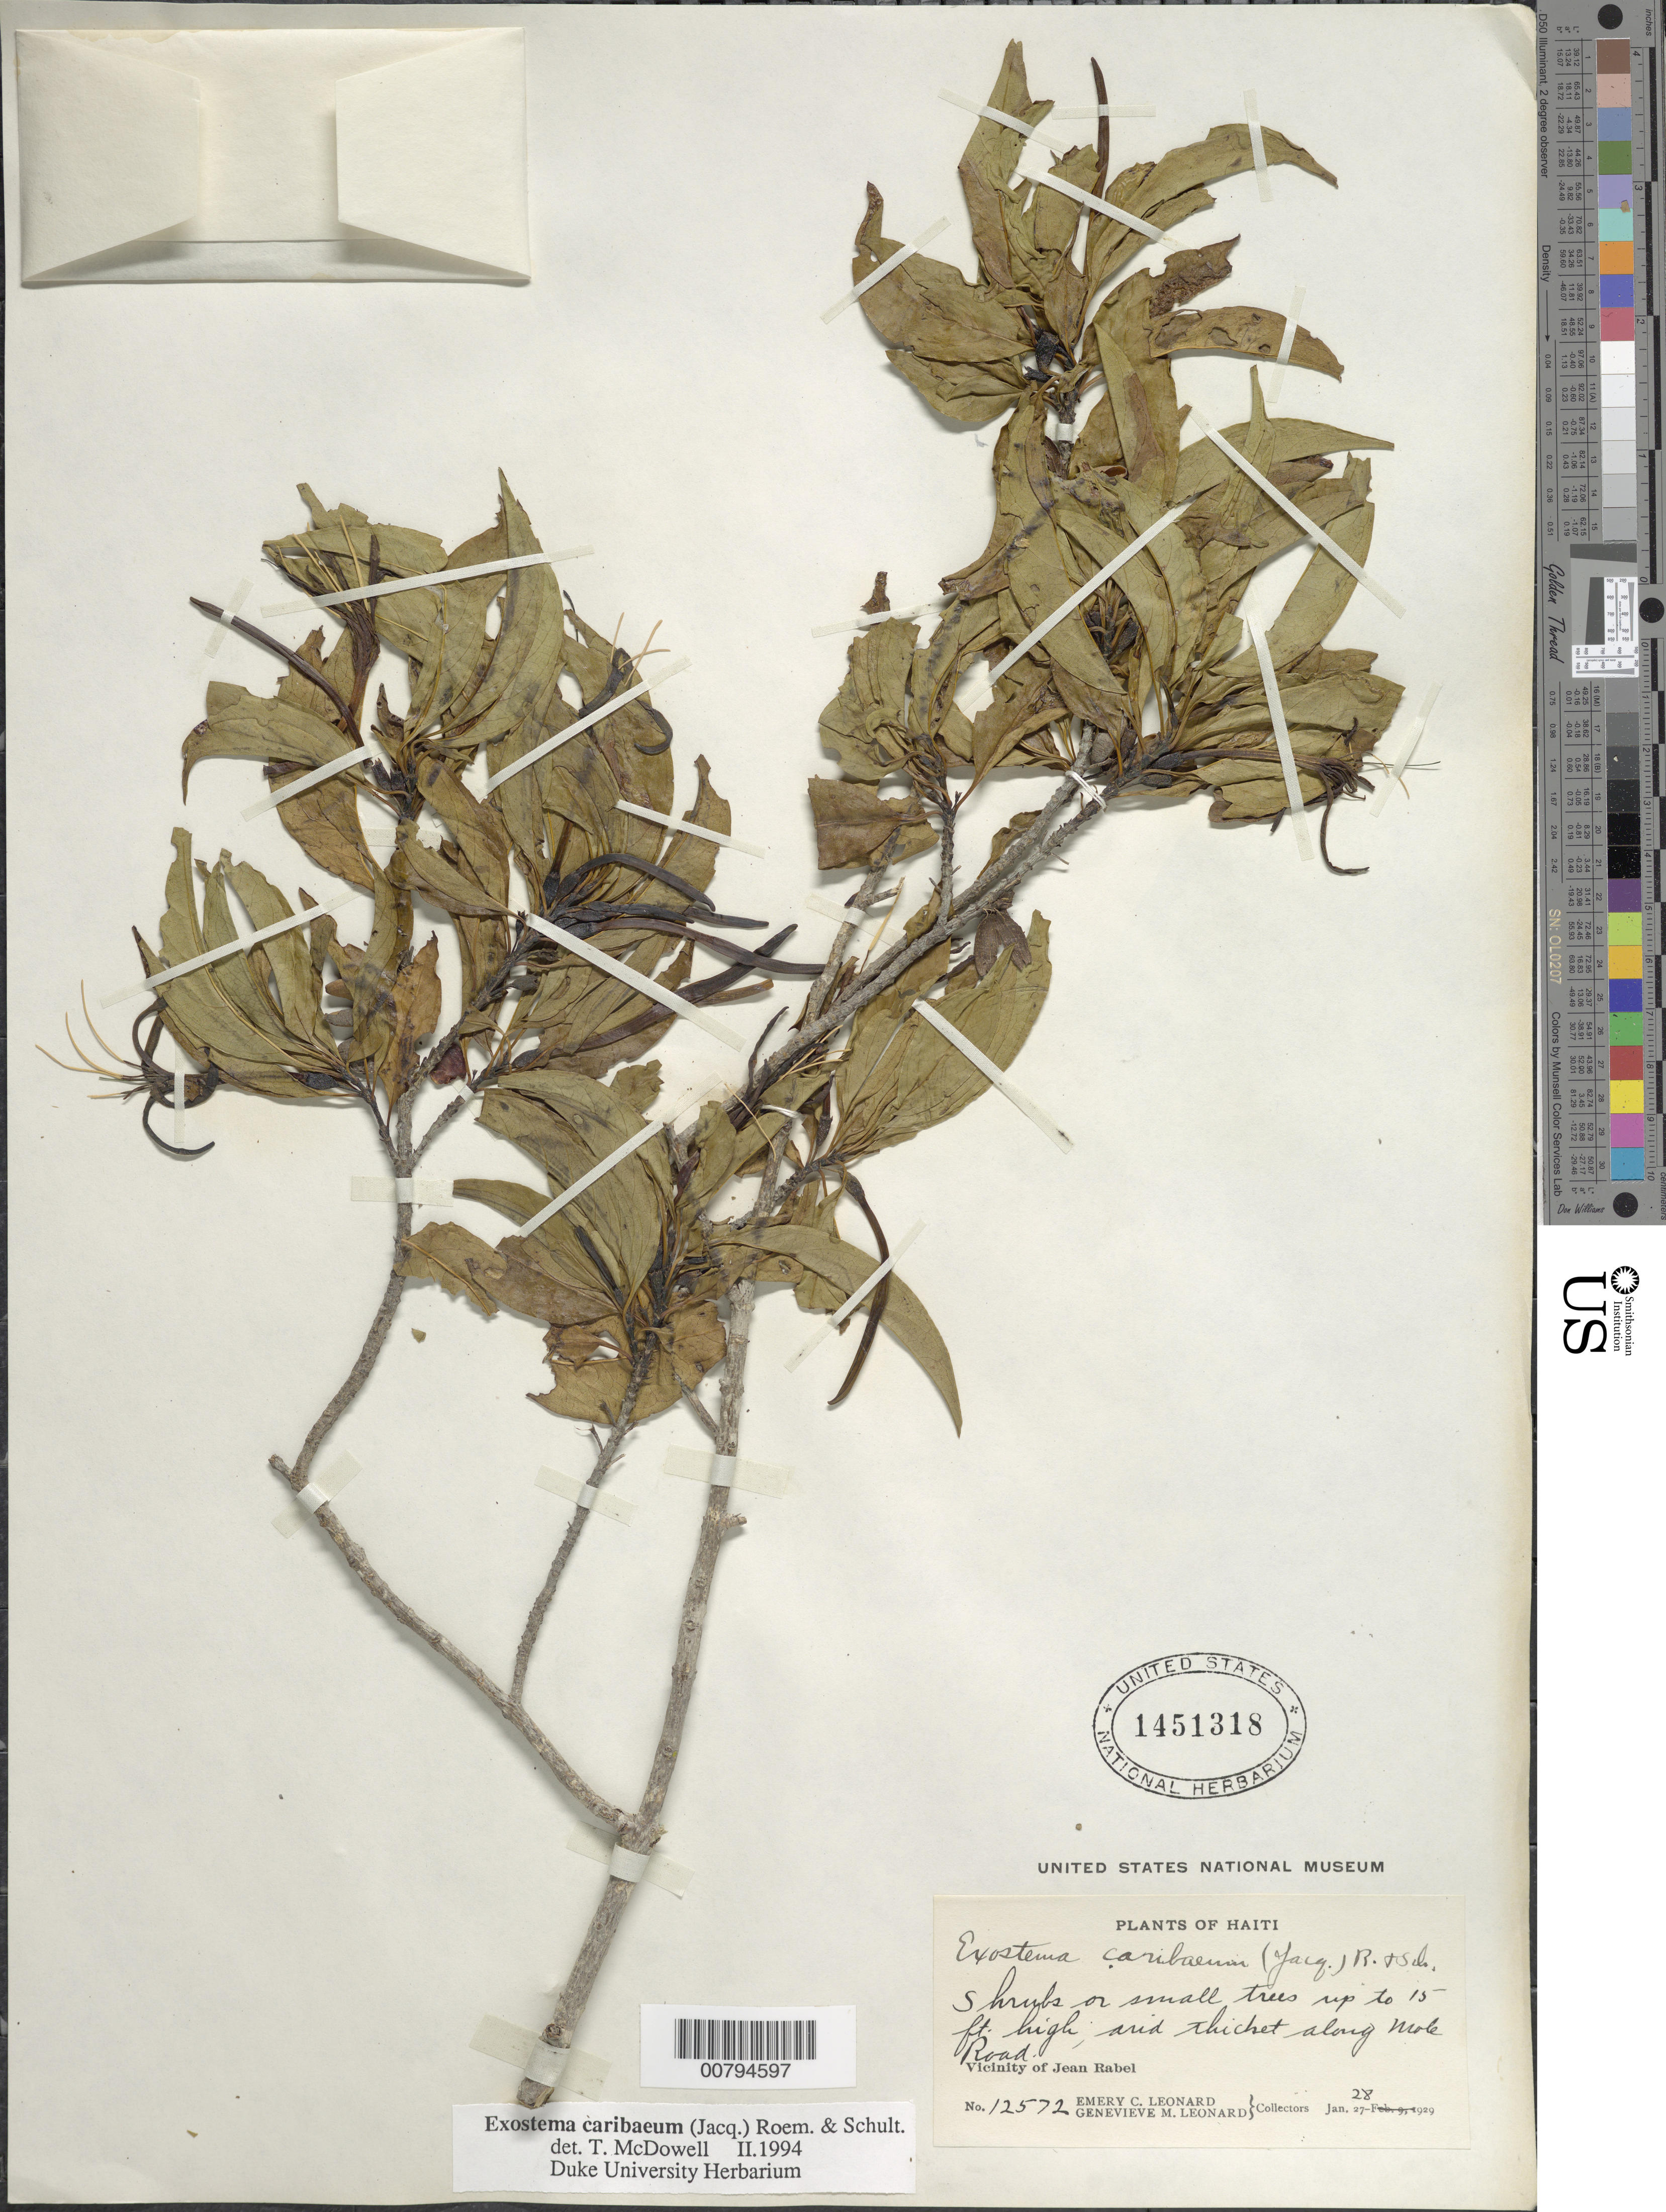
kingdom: Plantae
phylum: Tracheophyta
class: Magnoliopsida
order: Gentianales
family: Rubiaceae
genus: Exostema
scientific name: Exostema caribaeum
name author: (Jacq.) Roem. & Schult.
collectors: E. C. Leonard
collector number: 12572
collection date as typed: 27 Jan 1929 to 28 Jan 1929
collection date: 1929-01-27/1929-01-28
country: Haiti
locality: Along Mole Road. Vicinity of Jean Rabel.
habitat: Arid thicket along road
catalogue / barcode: US 1451318